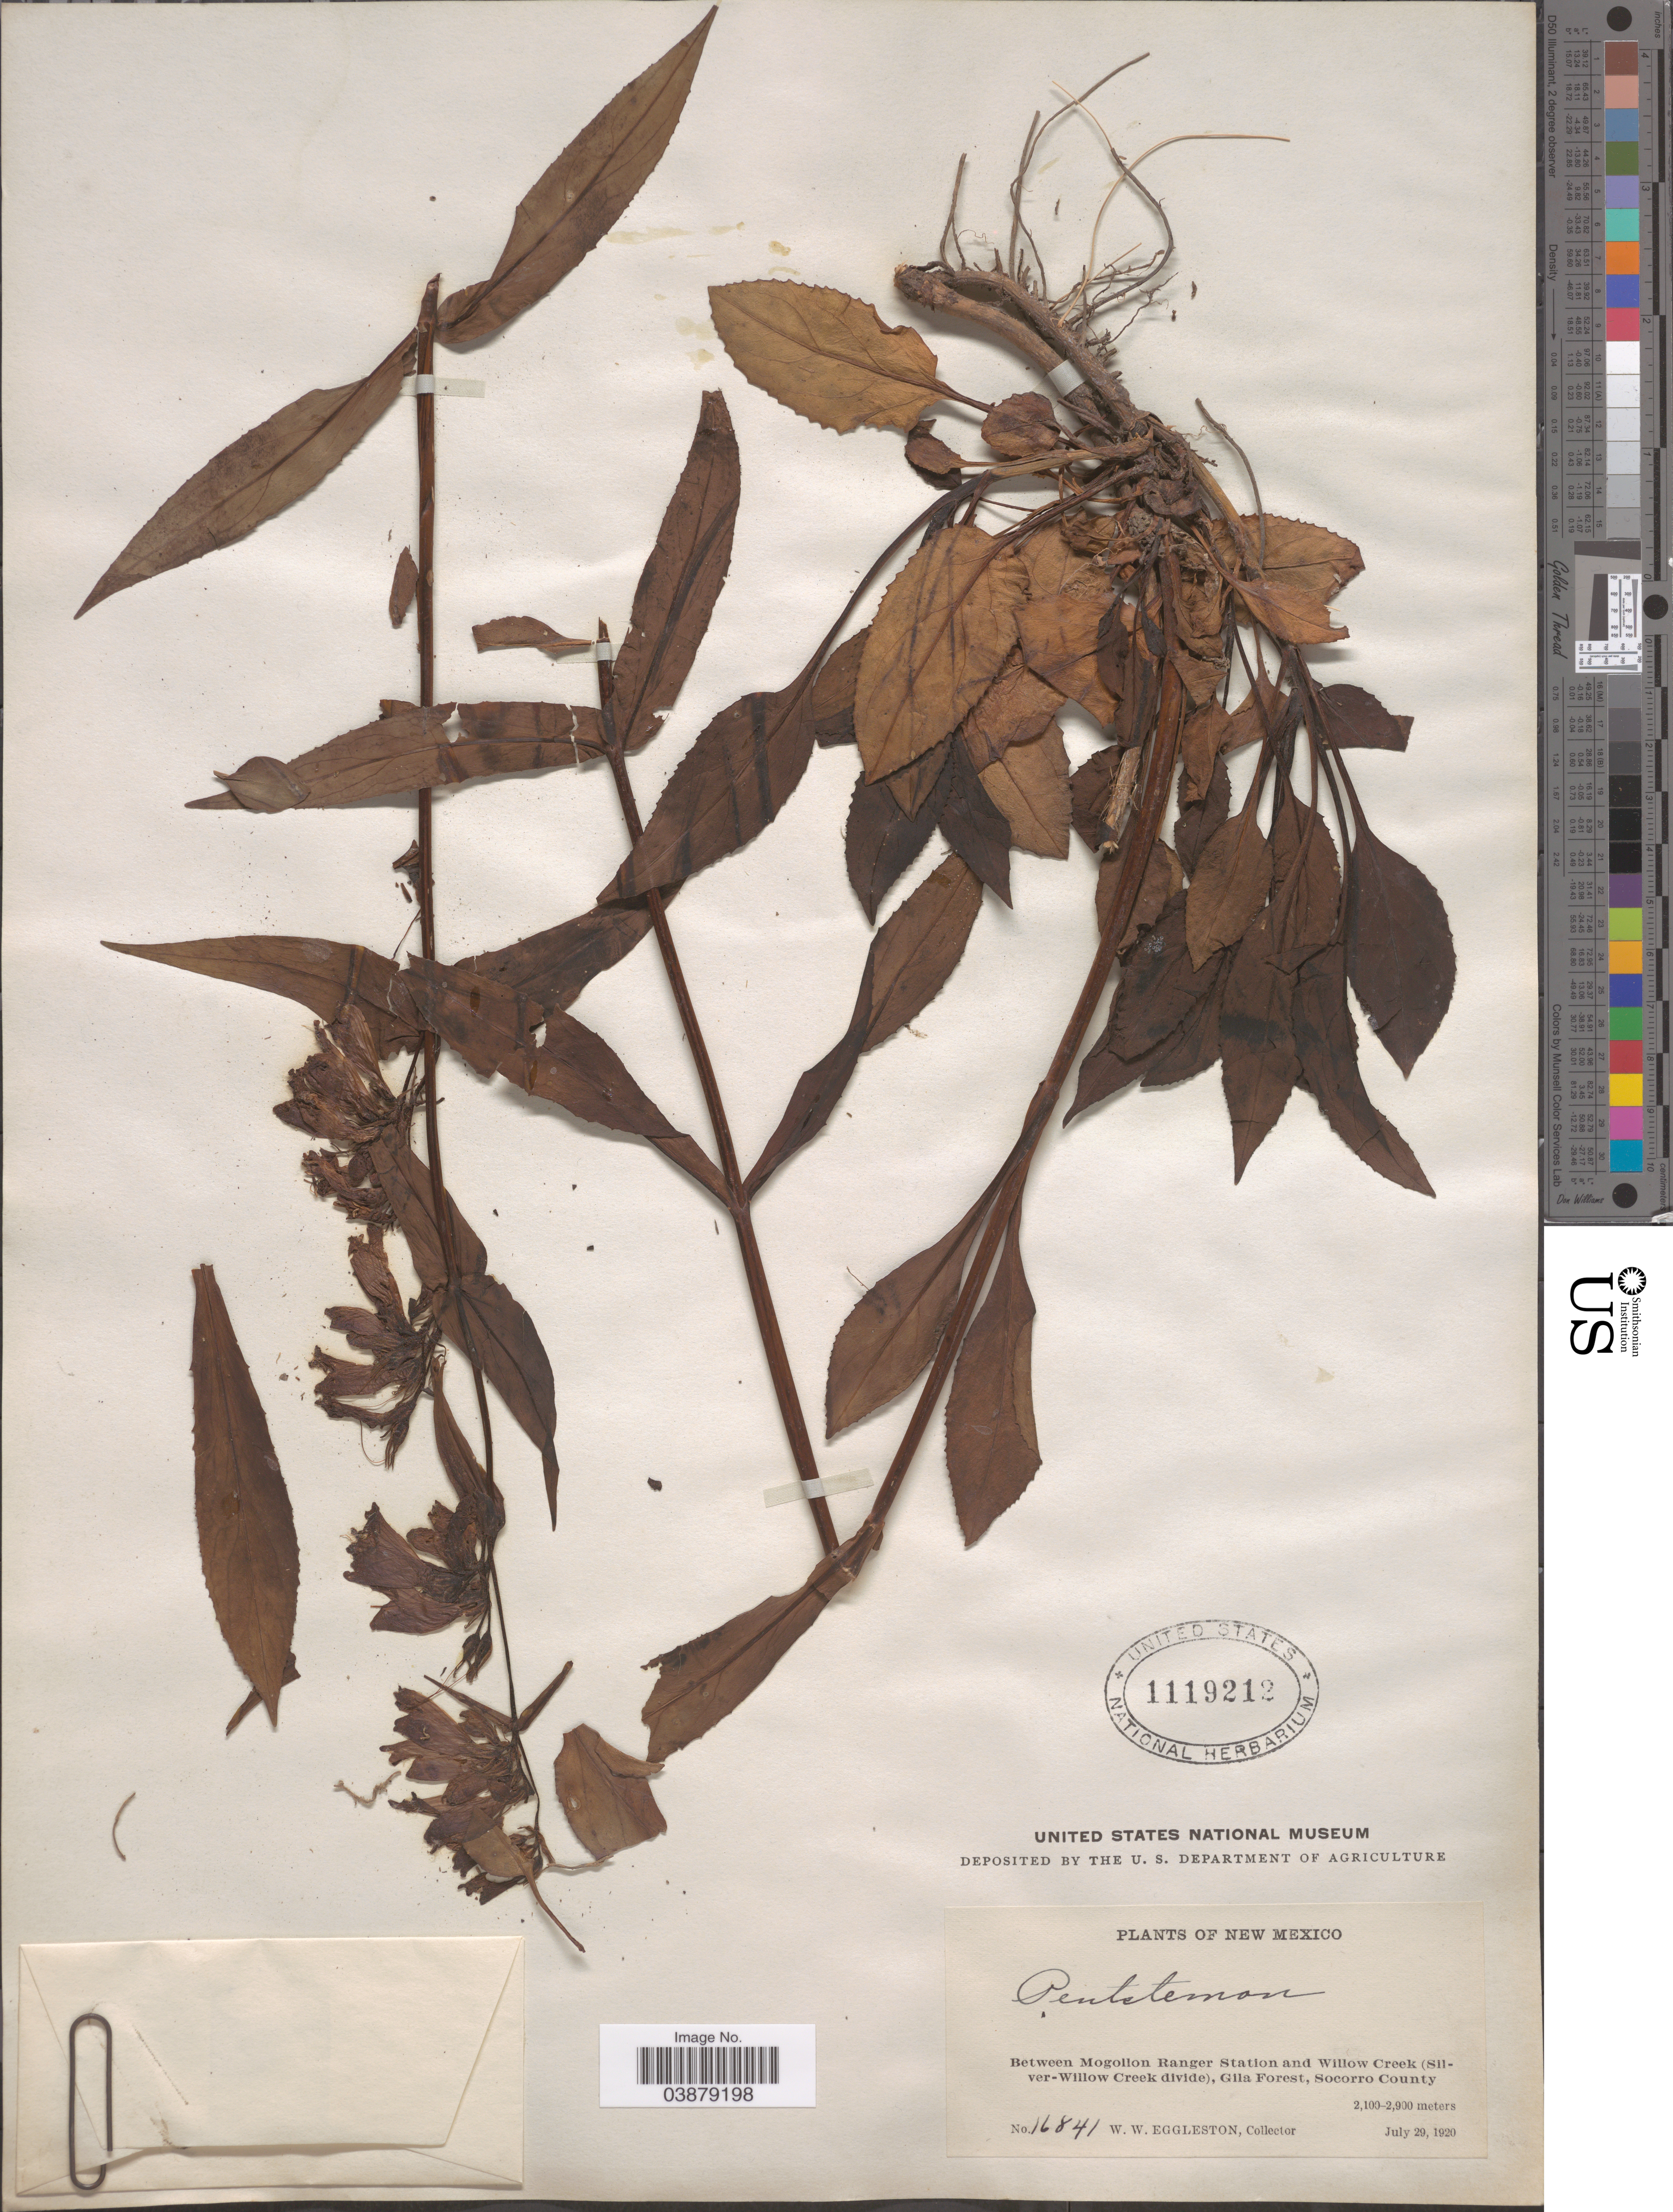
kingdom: Plantae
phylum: Tracheophyta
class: Magnoliopsida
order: Lamiales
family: Plantaginaceae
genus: Penstemon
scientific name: Penstemon whippleanus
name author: A. Gray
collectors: W. W. Eggleston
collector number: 16841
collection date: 1920-07-29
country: United States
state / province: New Mexico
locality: Between Mogollon Ranger Station and Willow Creek (Silver-Willow Creek divide), Gila Forest, Socorro County.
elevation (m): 2100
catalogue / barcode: US 1119212